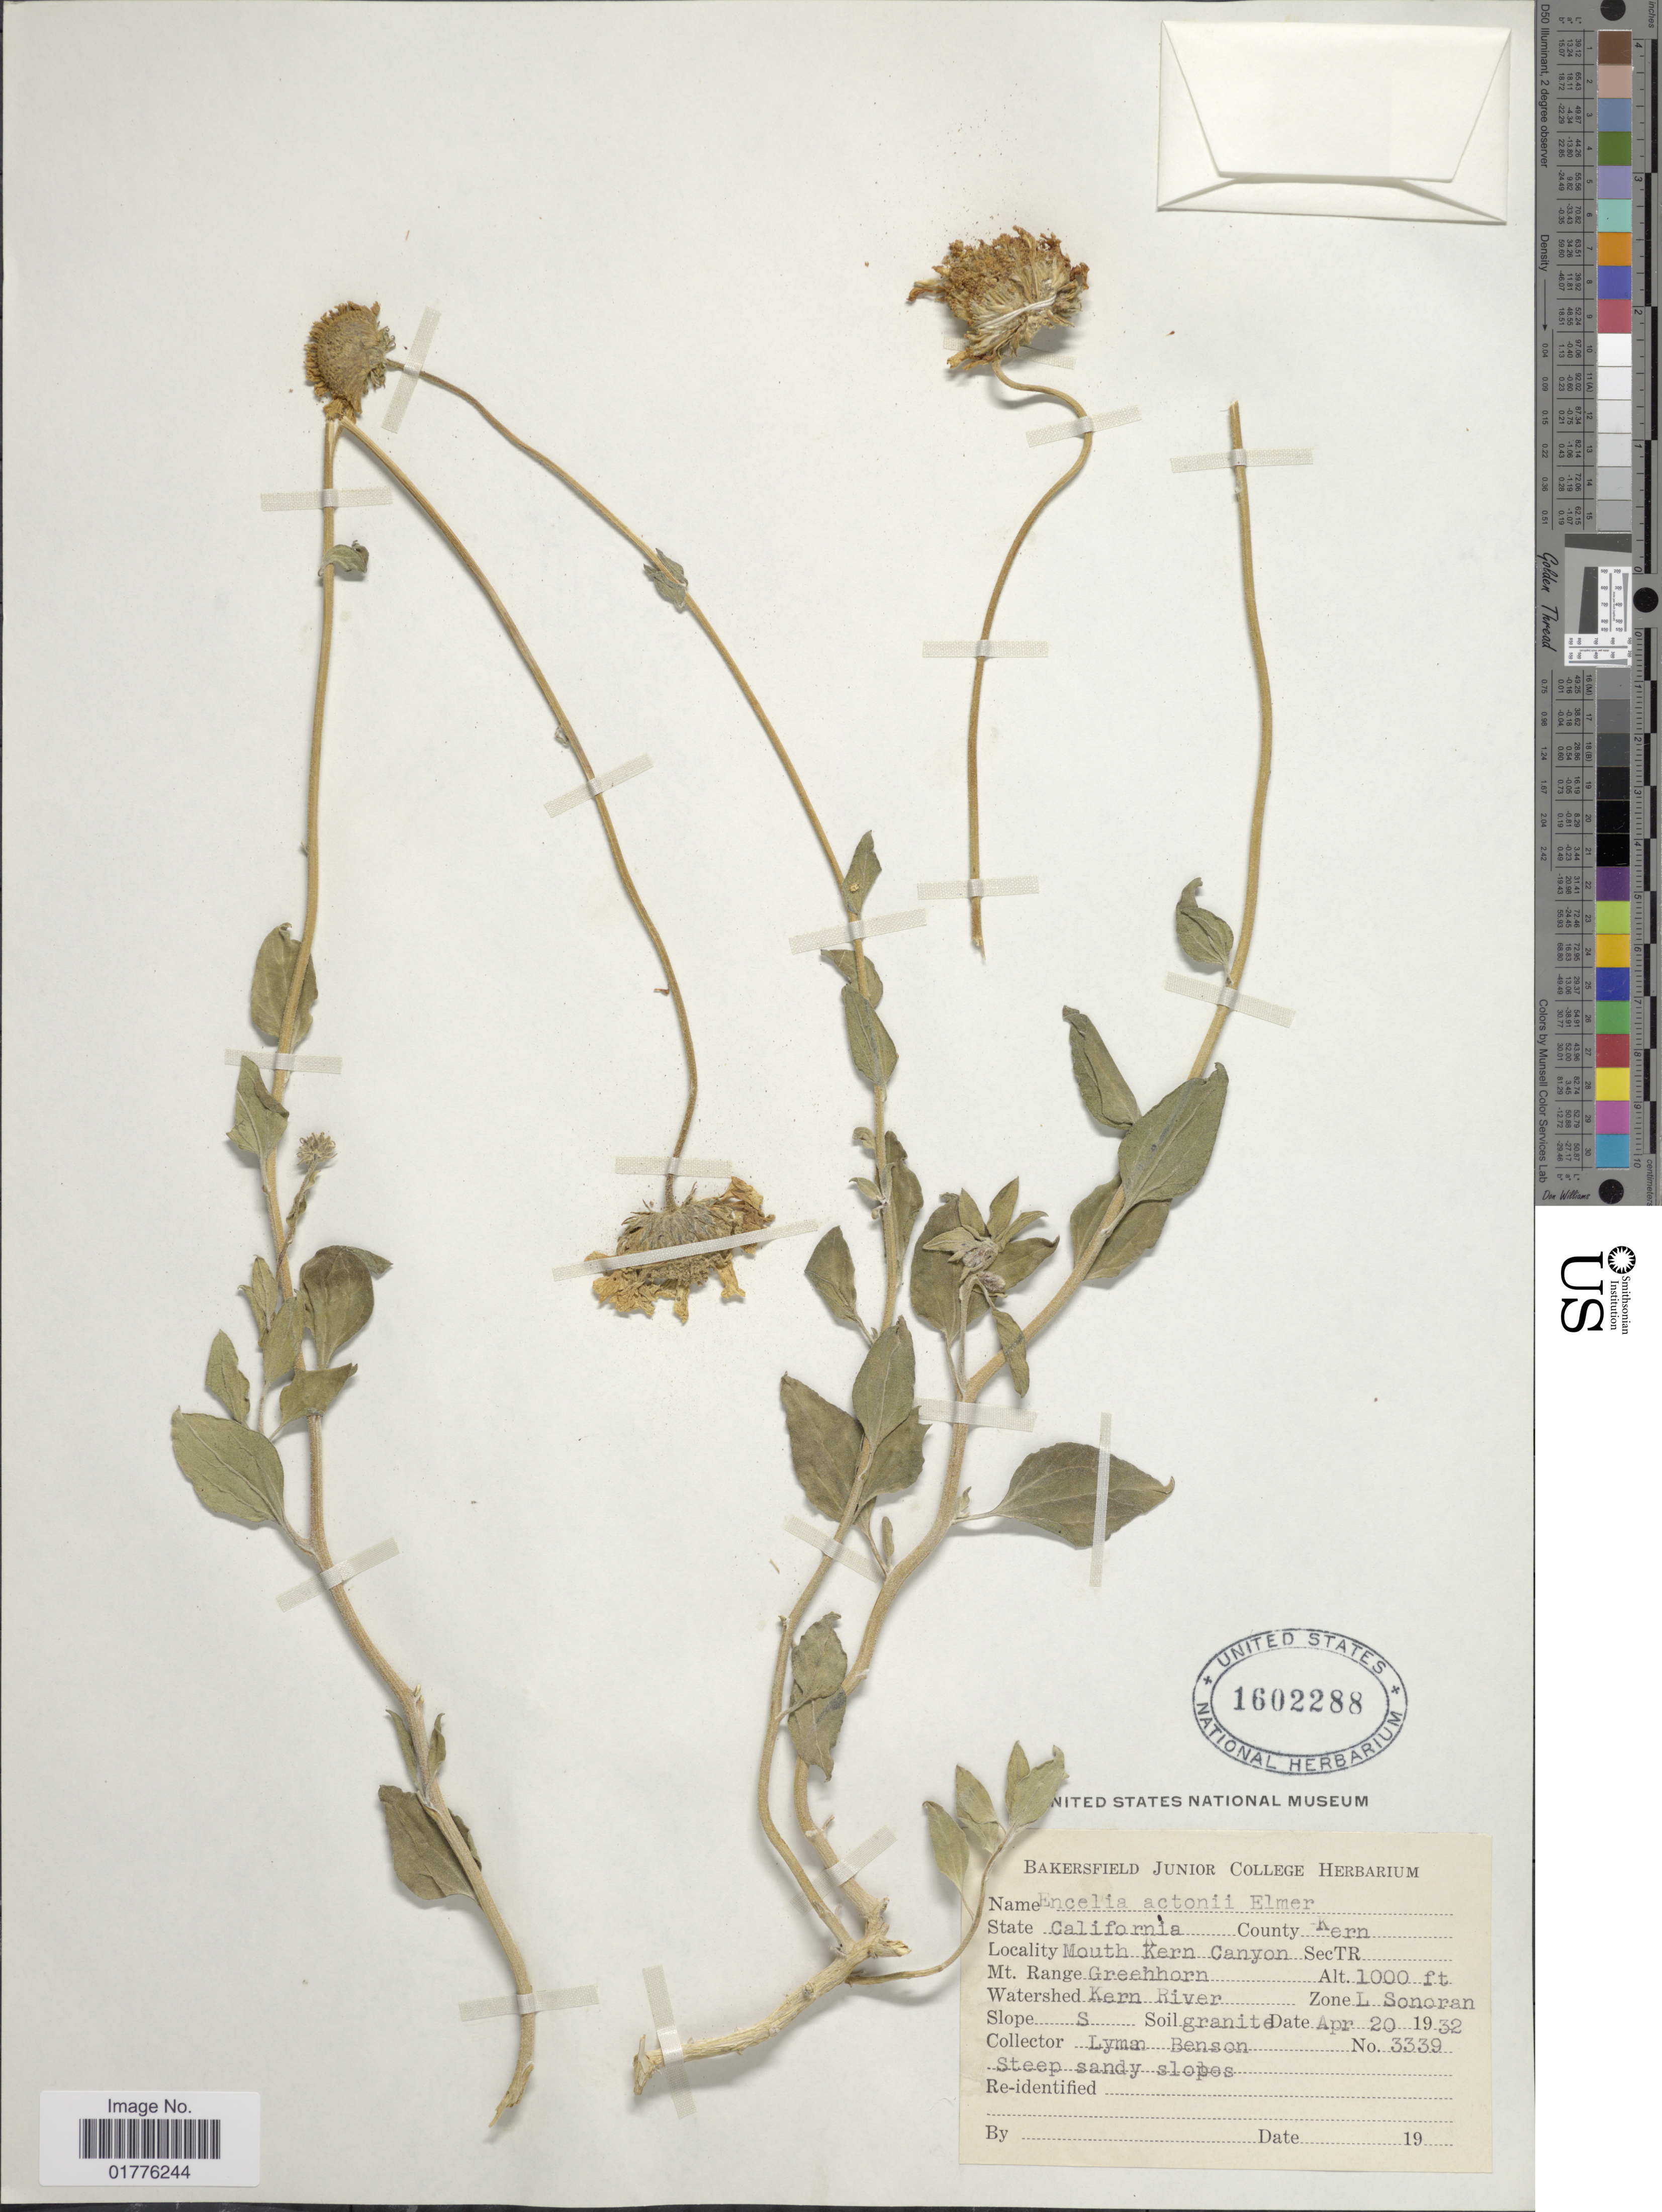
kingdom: Plantae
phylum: Tracheophyta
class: Magnoliopsida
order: Asterales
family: Asteraceae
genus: Encelia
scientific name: Encelia frutescens var. actonii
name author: (Elmer) S.F. Blake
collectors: L. D. Benson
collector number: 3339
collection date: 1932-04-20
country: United States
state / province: California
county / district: Kern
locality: County Kern, Mouth Kern Canyon, Mt. Range, Greehhorn, Kern River, L. Sonoran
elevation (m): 305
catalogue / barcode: US 1602288